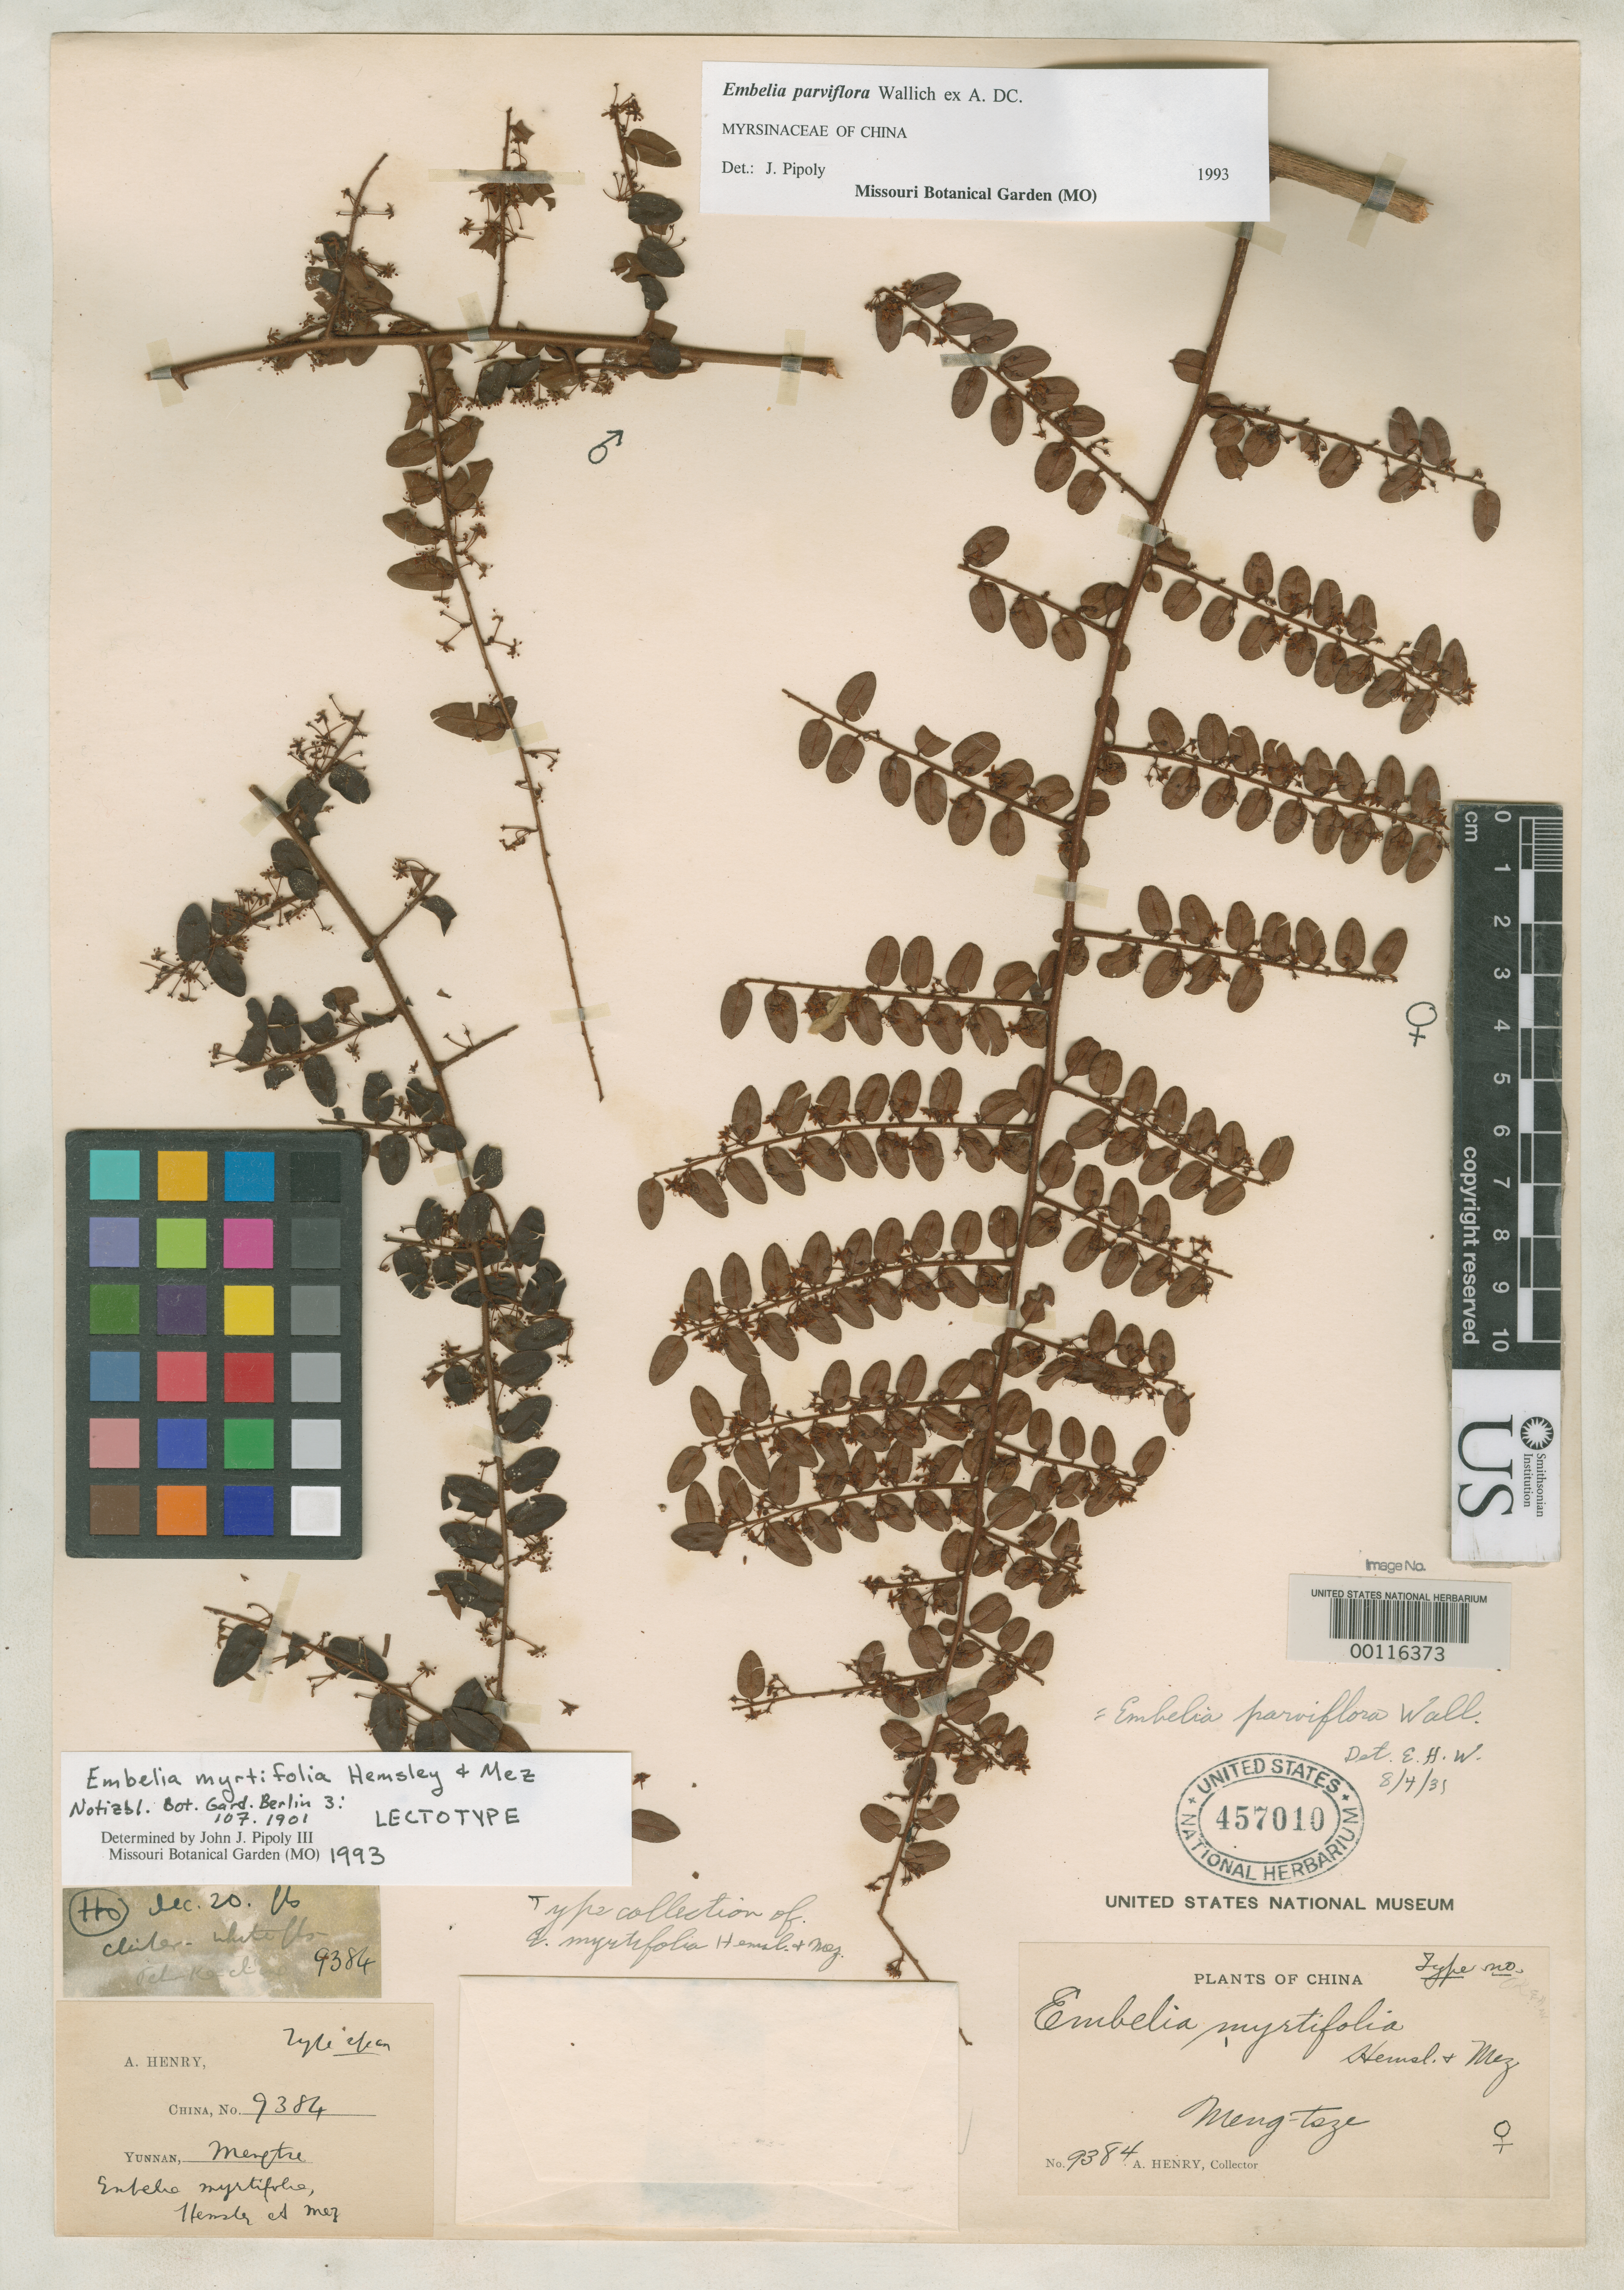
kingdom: Plantae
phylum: Tracheophyta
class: Magnoliopsida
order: Ericales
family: Primulaceae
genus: Embelia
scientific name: Embelia myrtifolia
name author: Hemsl. & Mez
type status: Isosyntype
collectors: A. Henry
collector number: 9384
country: China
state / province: Yunnan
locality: Yunnan, Mengtze.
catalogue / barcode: US 457010